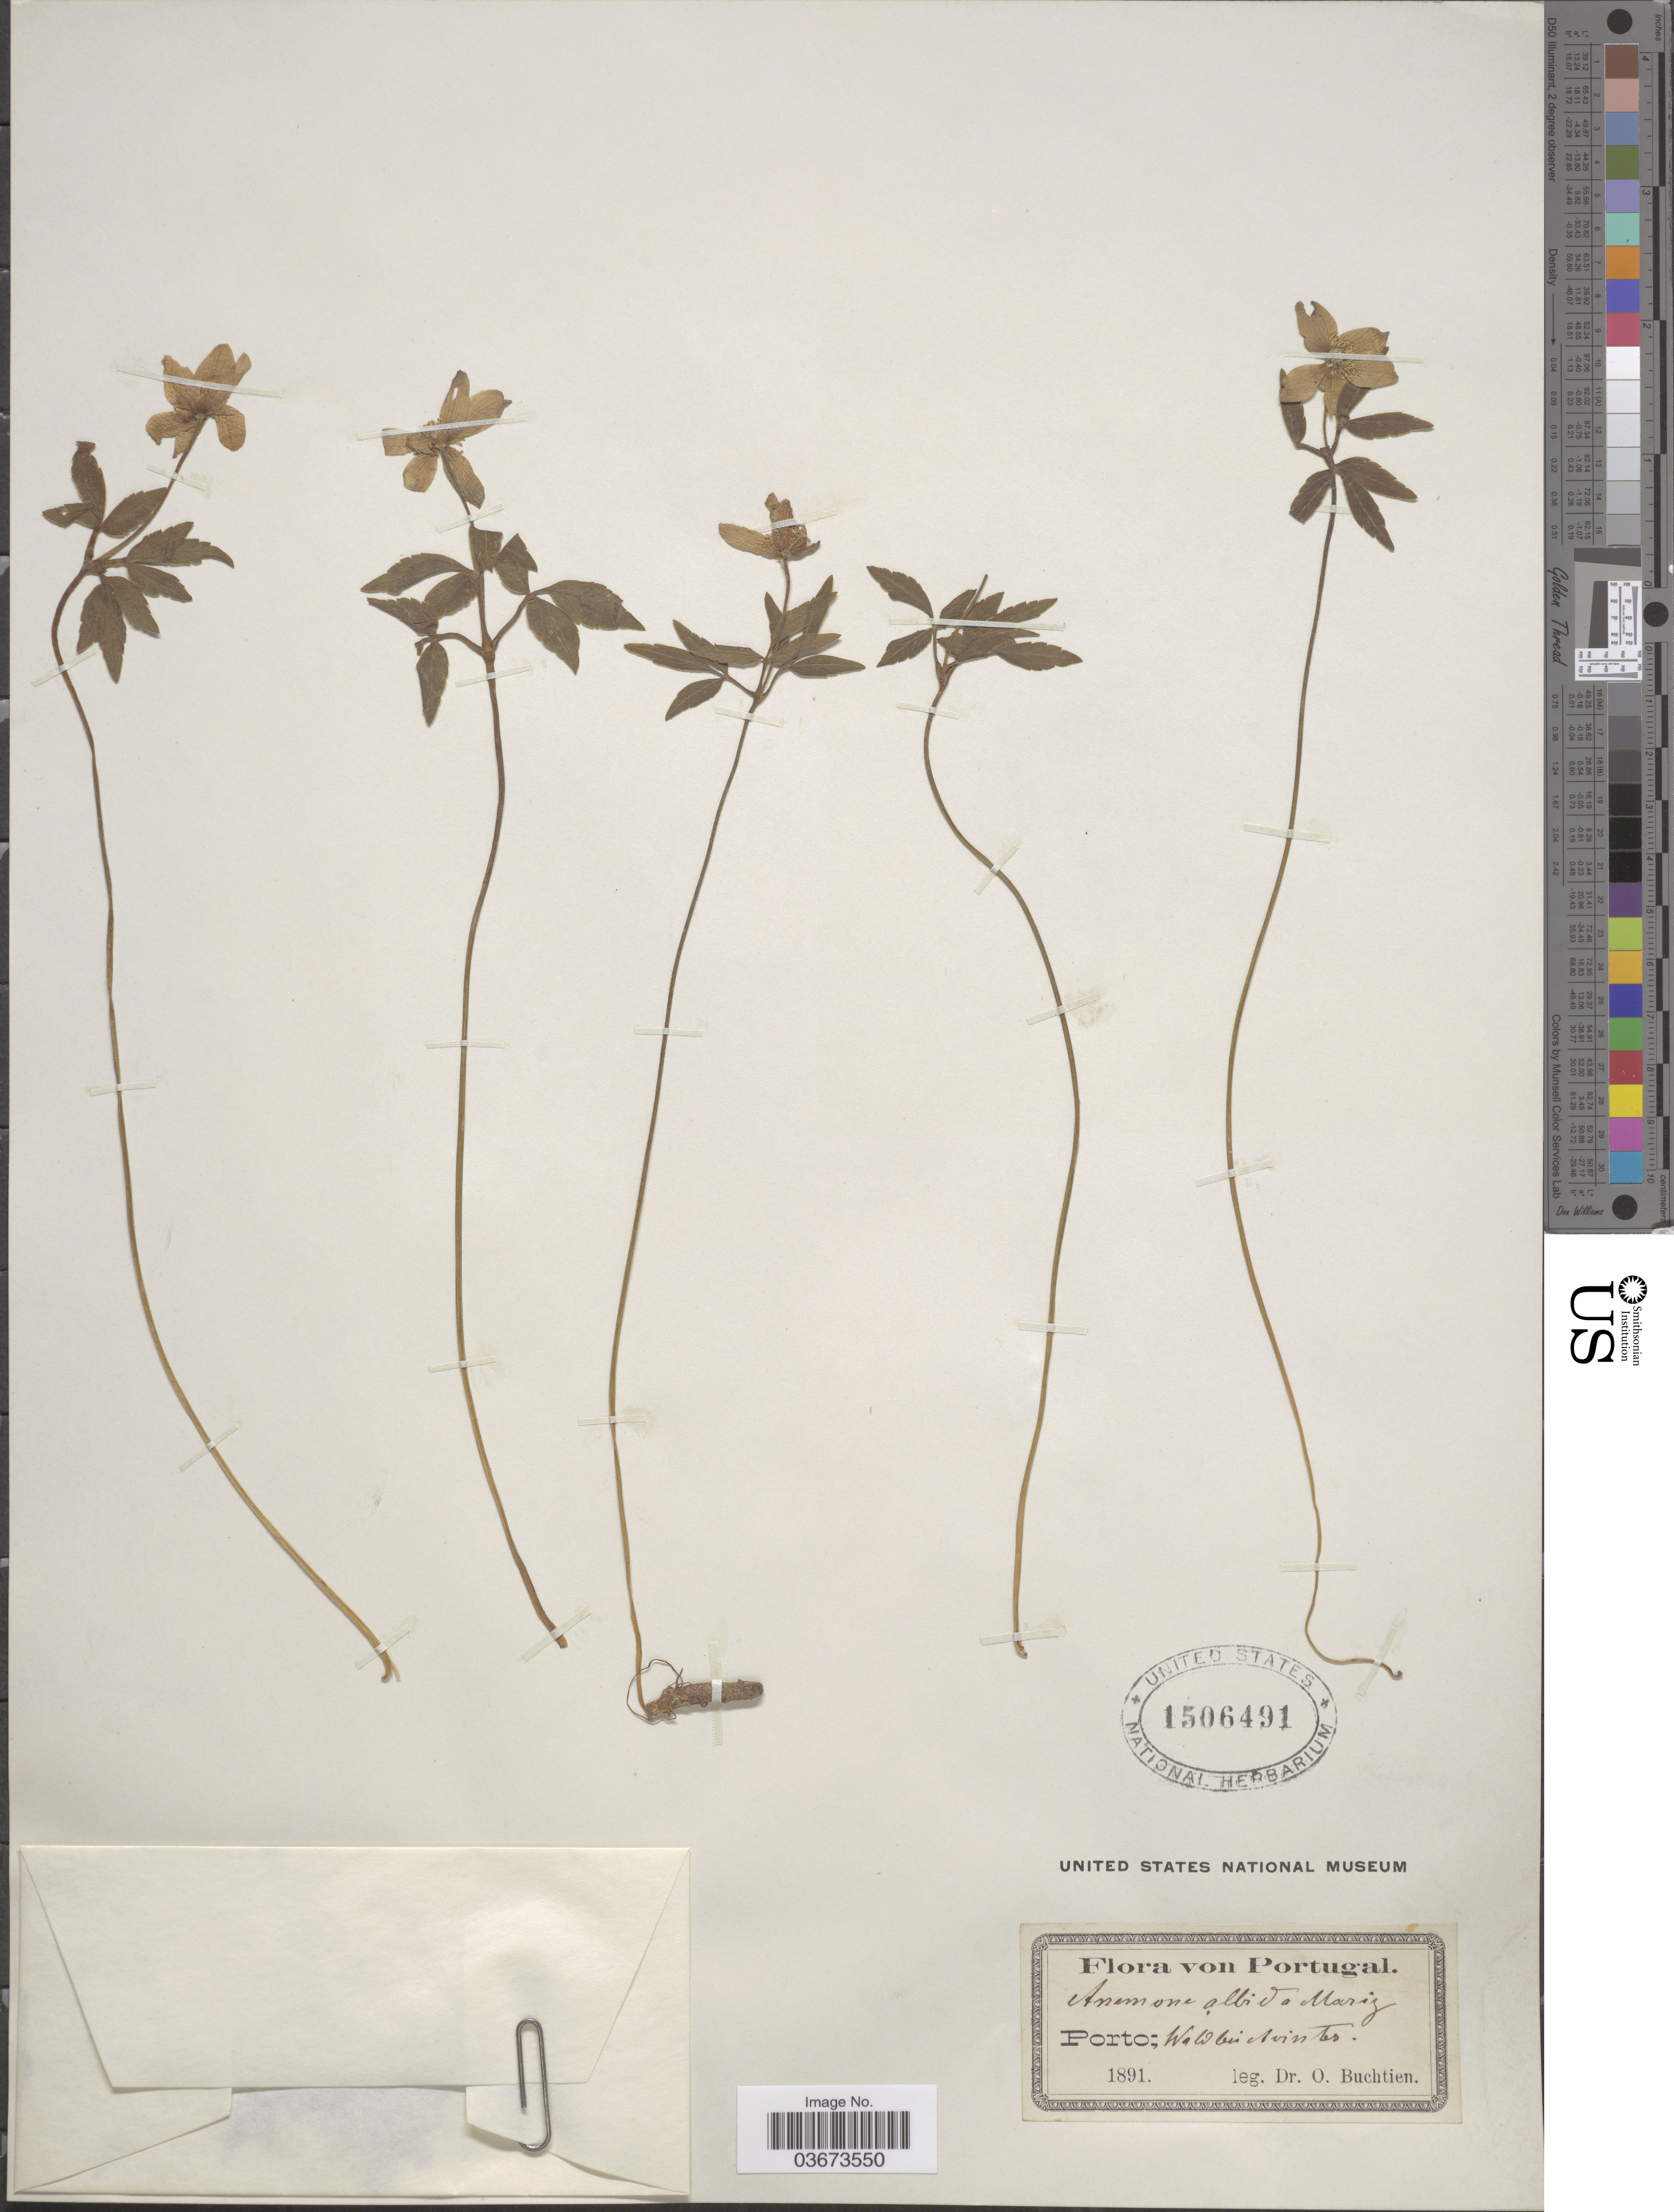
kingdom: Plantae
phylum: Tracheophyta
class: Magnoliopsida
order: Ranunculales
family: Ranunculaceae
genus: Anemone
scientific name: Anemone albida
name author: Mariz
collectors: O. Buchtien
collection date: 1891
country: Portugal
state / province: Porto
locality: Wald bei Avintes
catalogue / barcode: US 1506491